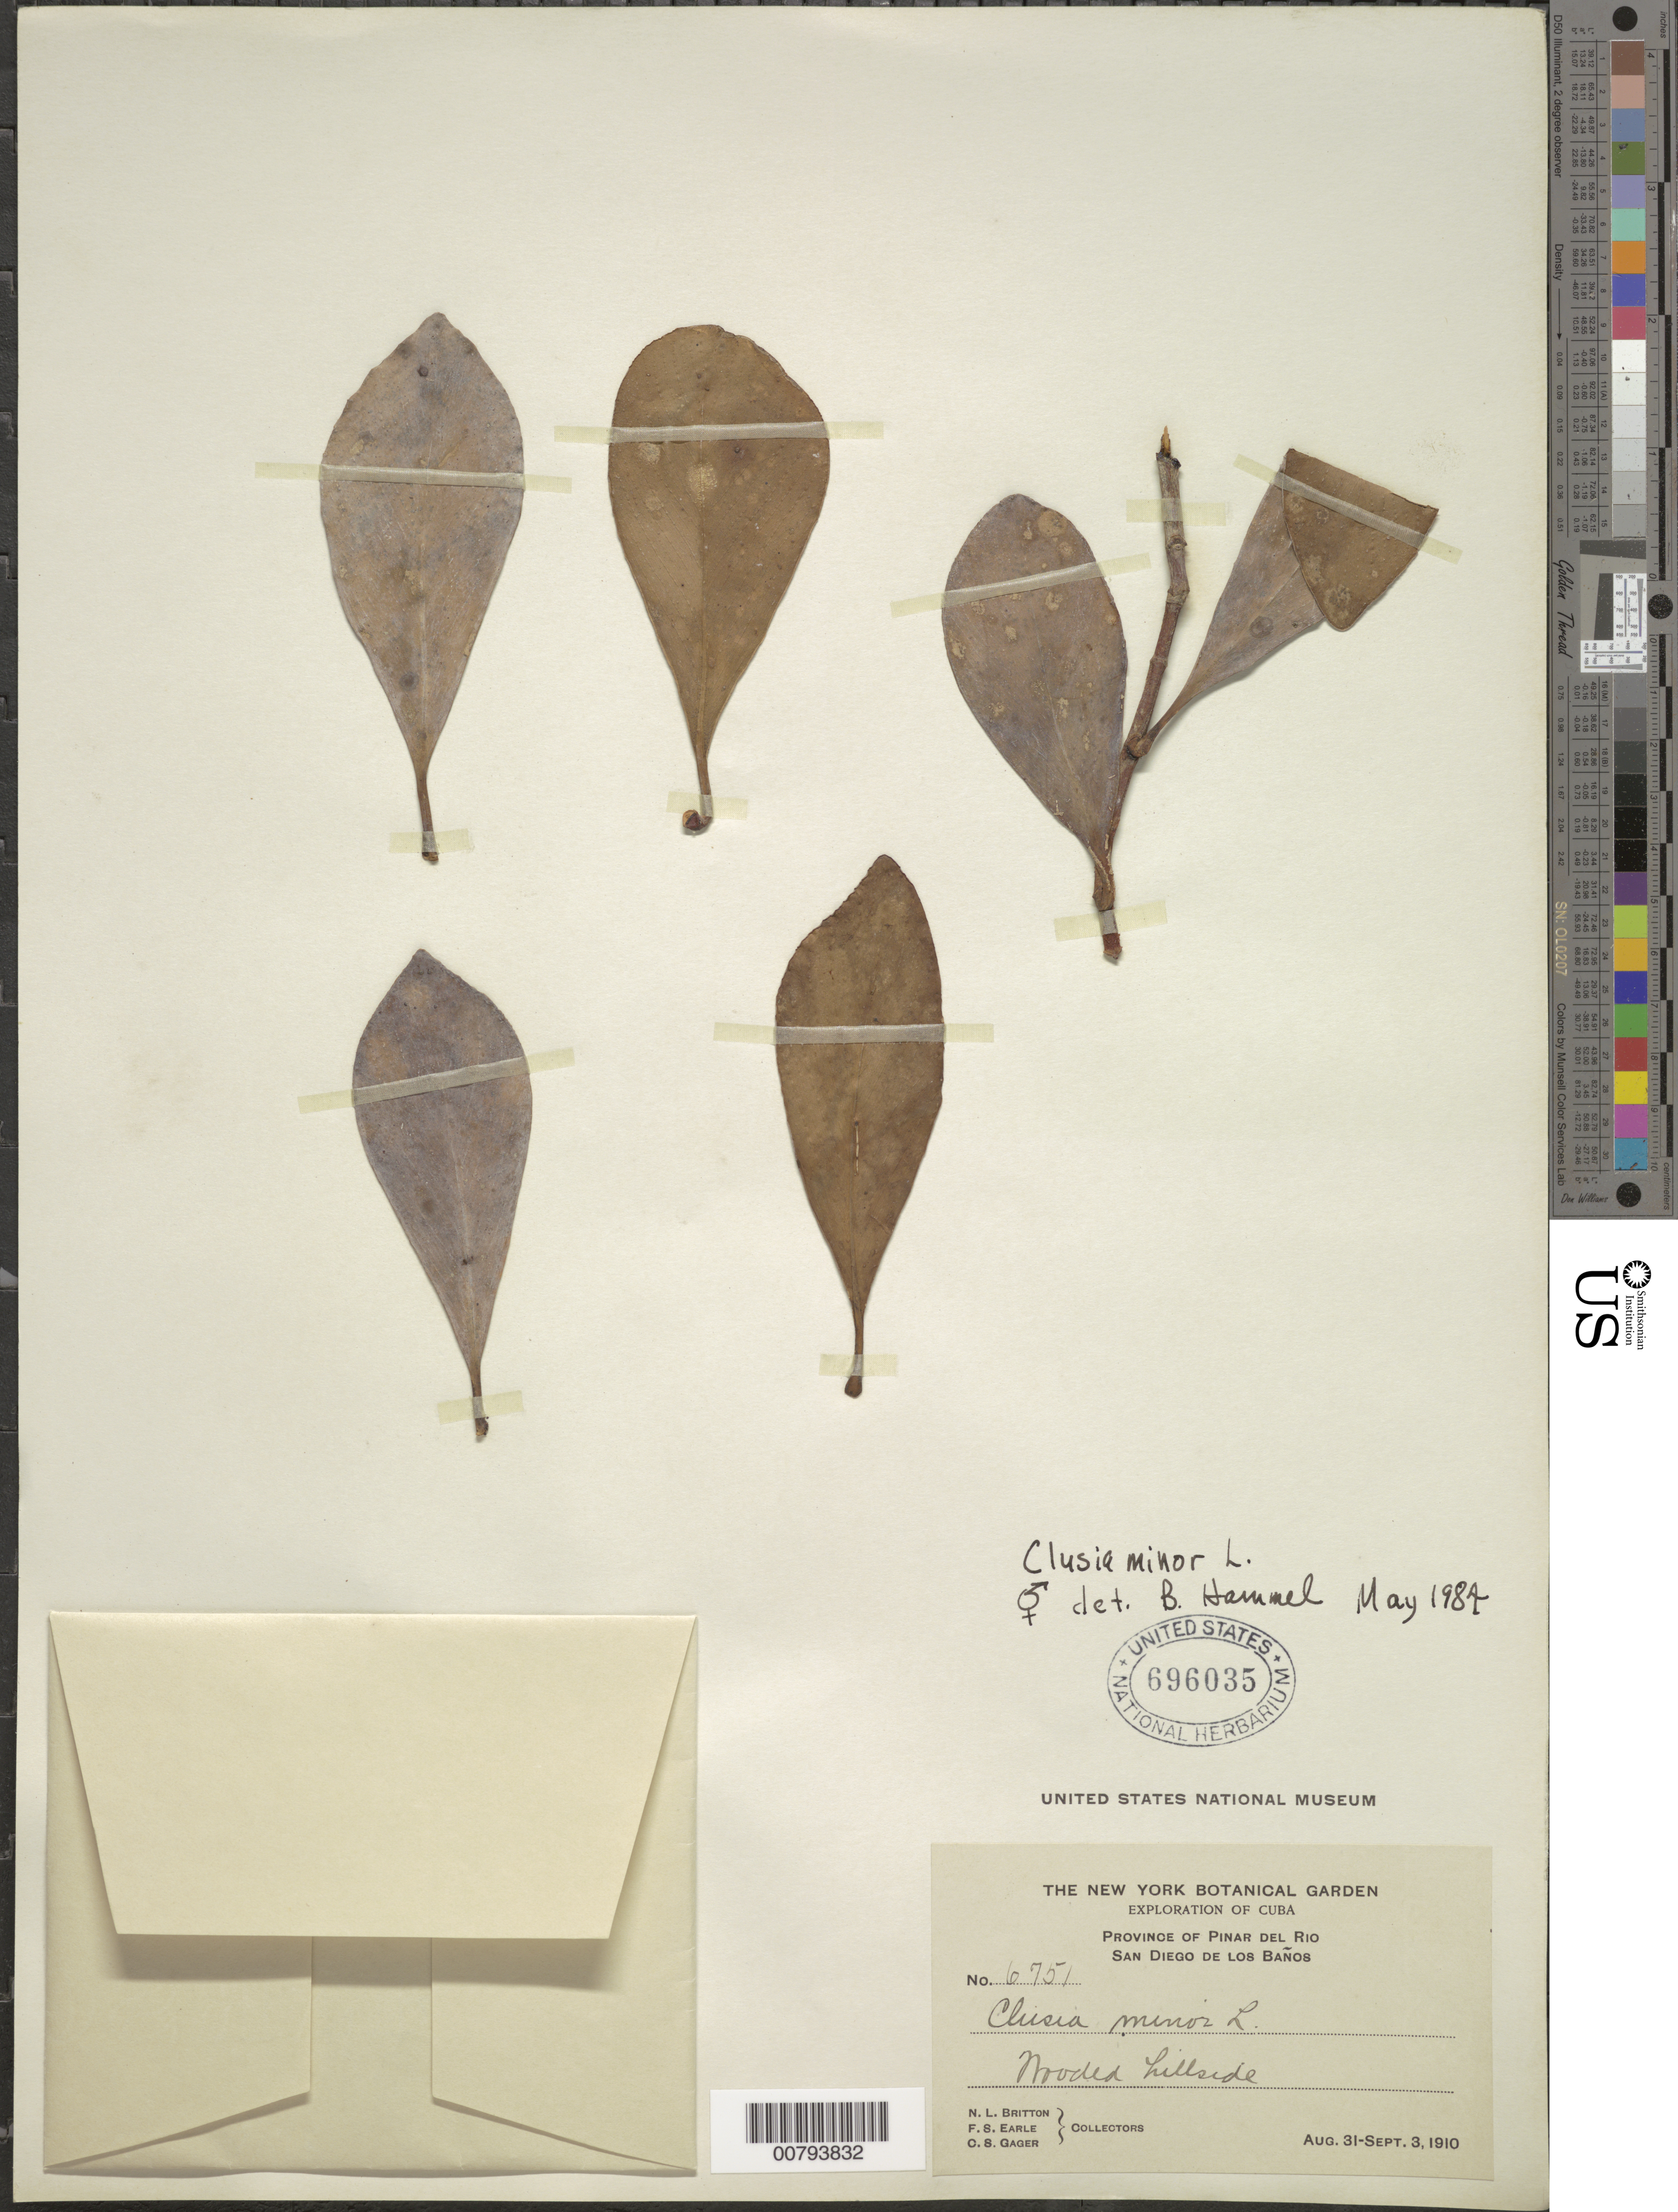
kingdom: Plantae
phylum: Tracheophyta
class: Magnoliopsida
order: Malpighiales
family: Clusiaceae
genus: Clusia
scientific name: Clusia minor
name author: L.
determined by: Hammel, Barry E., (MO), Missouri Botanical Garden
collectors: N. Britton, N. Earle & C. Gager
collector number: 6751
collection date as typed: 31 Aug 1910 to 03 Sep 1910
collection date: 1910-08-31/1910-09-03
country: Cuba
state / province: Pinar del Río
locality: San Diego de losBaños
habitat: Wooded hillside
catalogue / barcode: US 696035